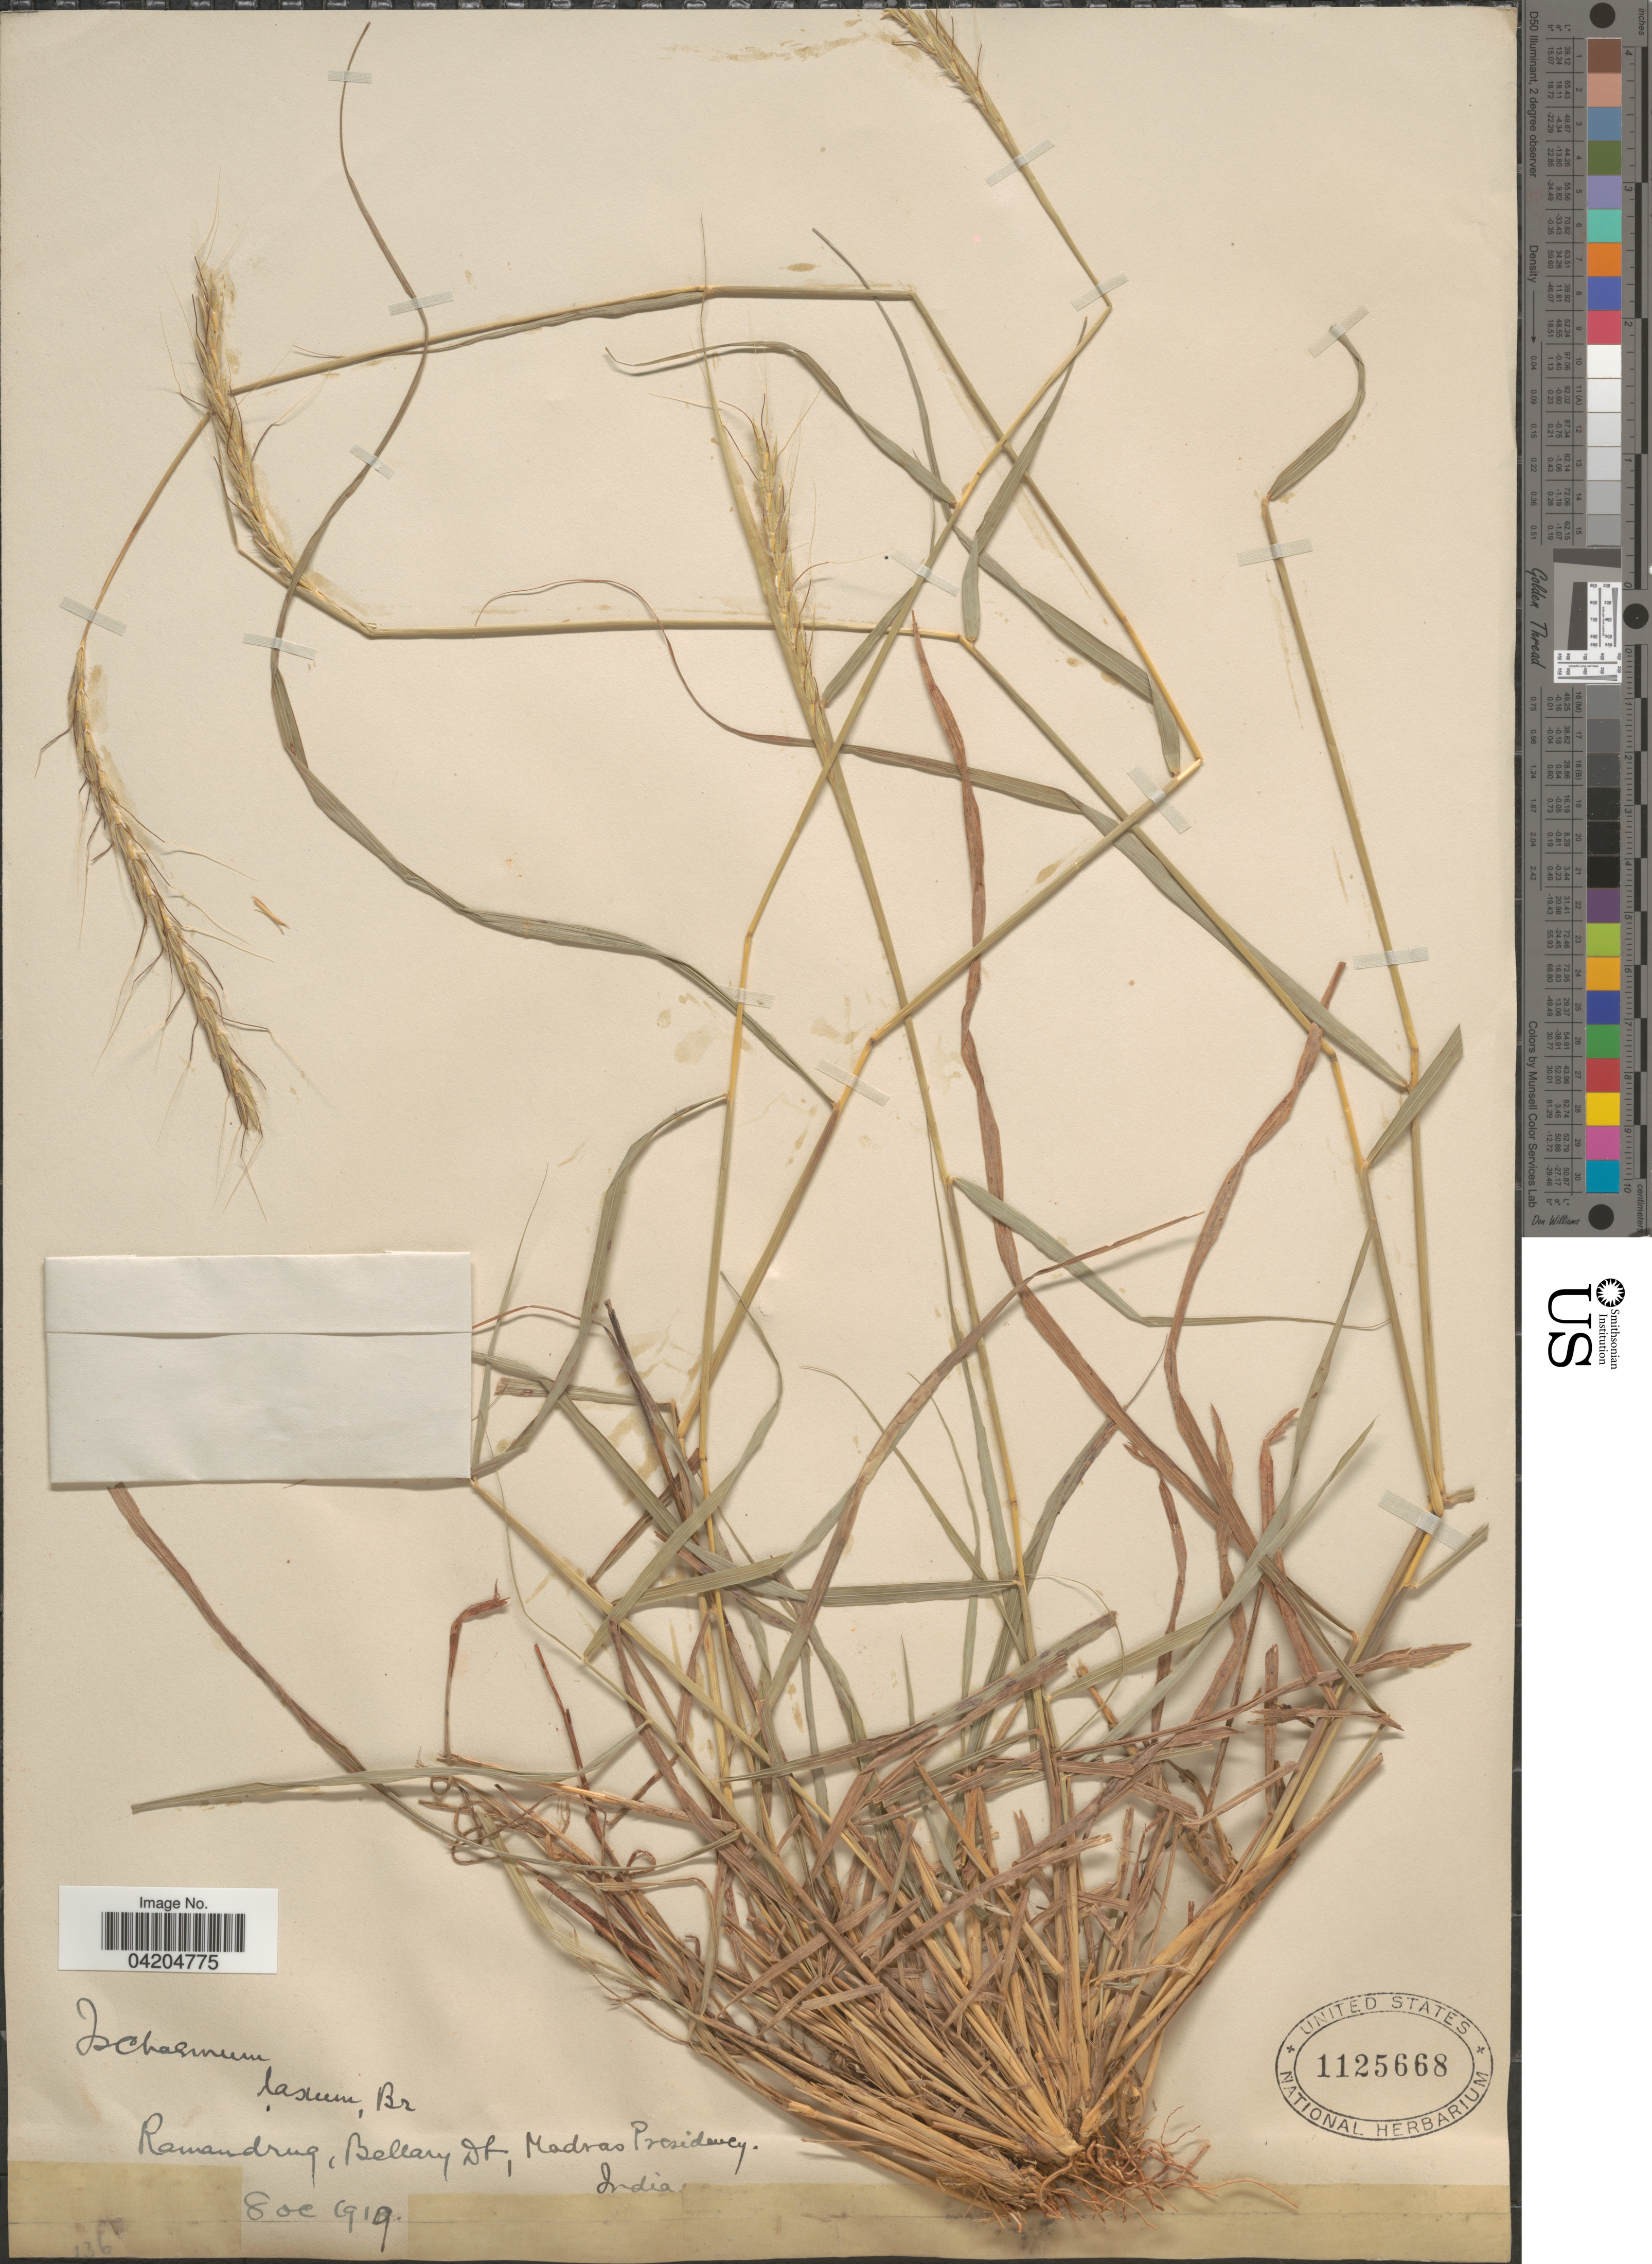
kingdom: Plantae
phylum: Tracheophyta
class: Liliopsida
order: Poales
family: Poaceae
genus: Sehima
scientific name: Sehima nervosa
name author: Stapf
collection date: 1919-10-08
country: India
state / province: Karnataka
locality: Ramandrug, Bellary Dt, Madras Presidency.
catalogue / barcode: US 1125668